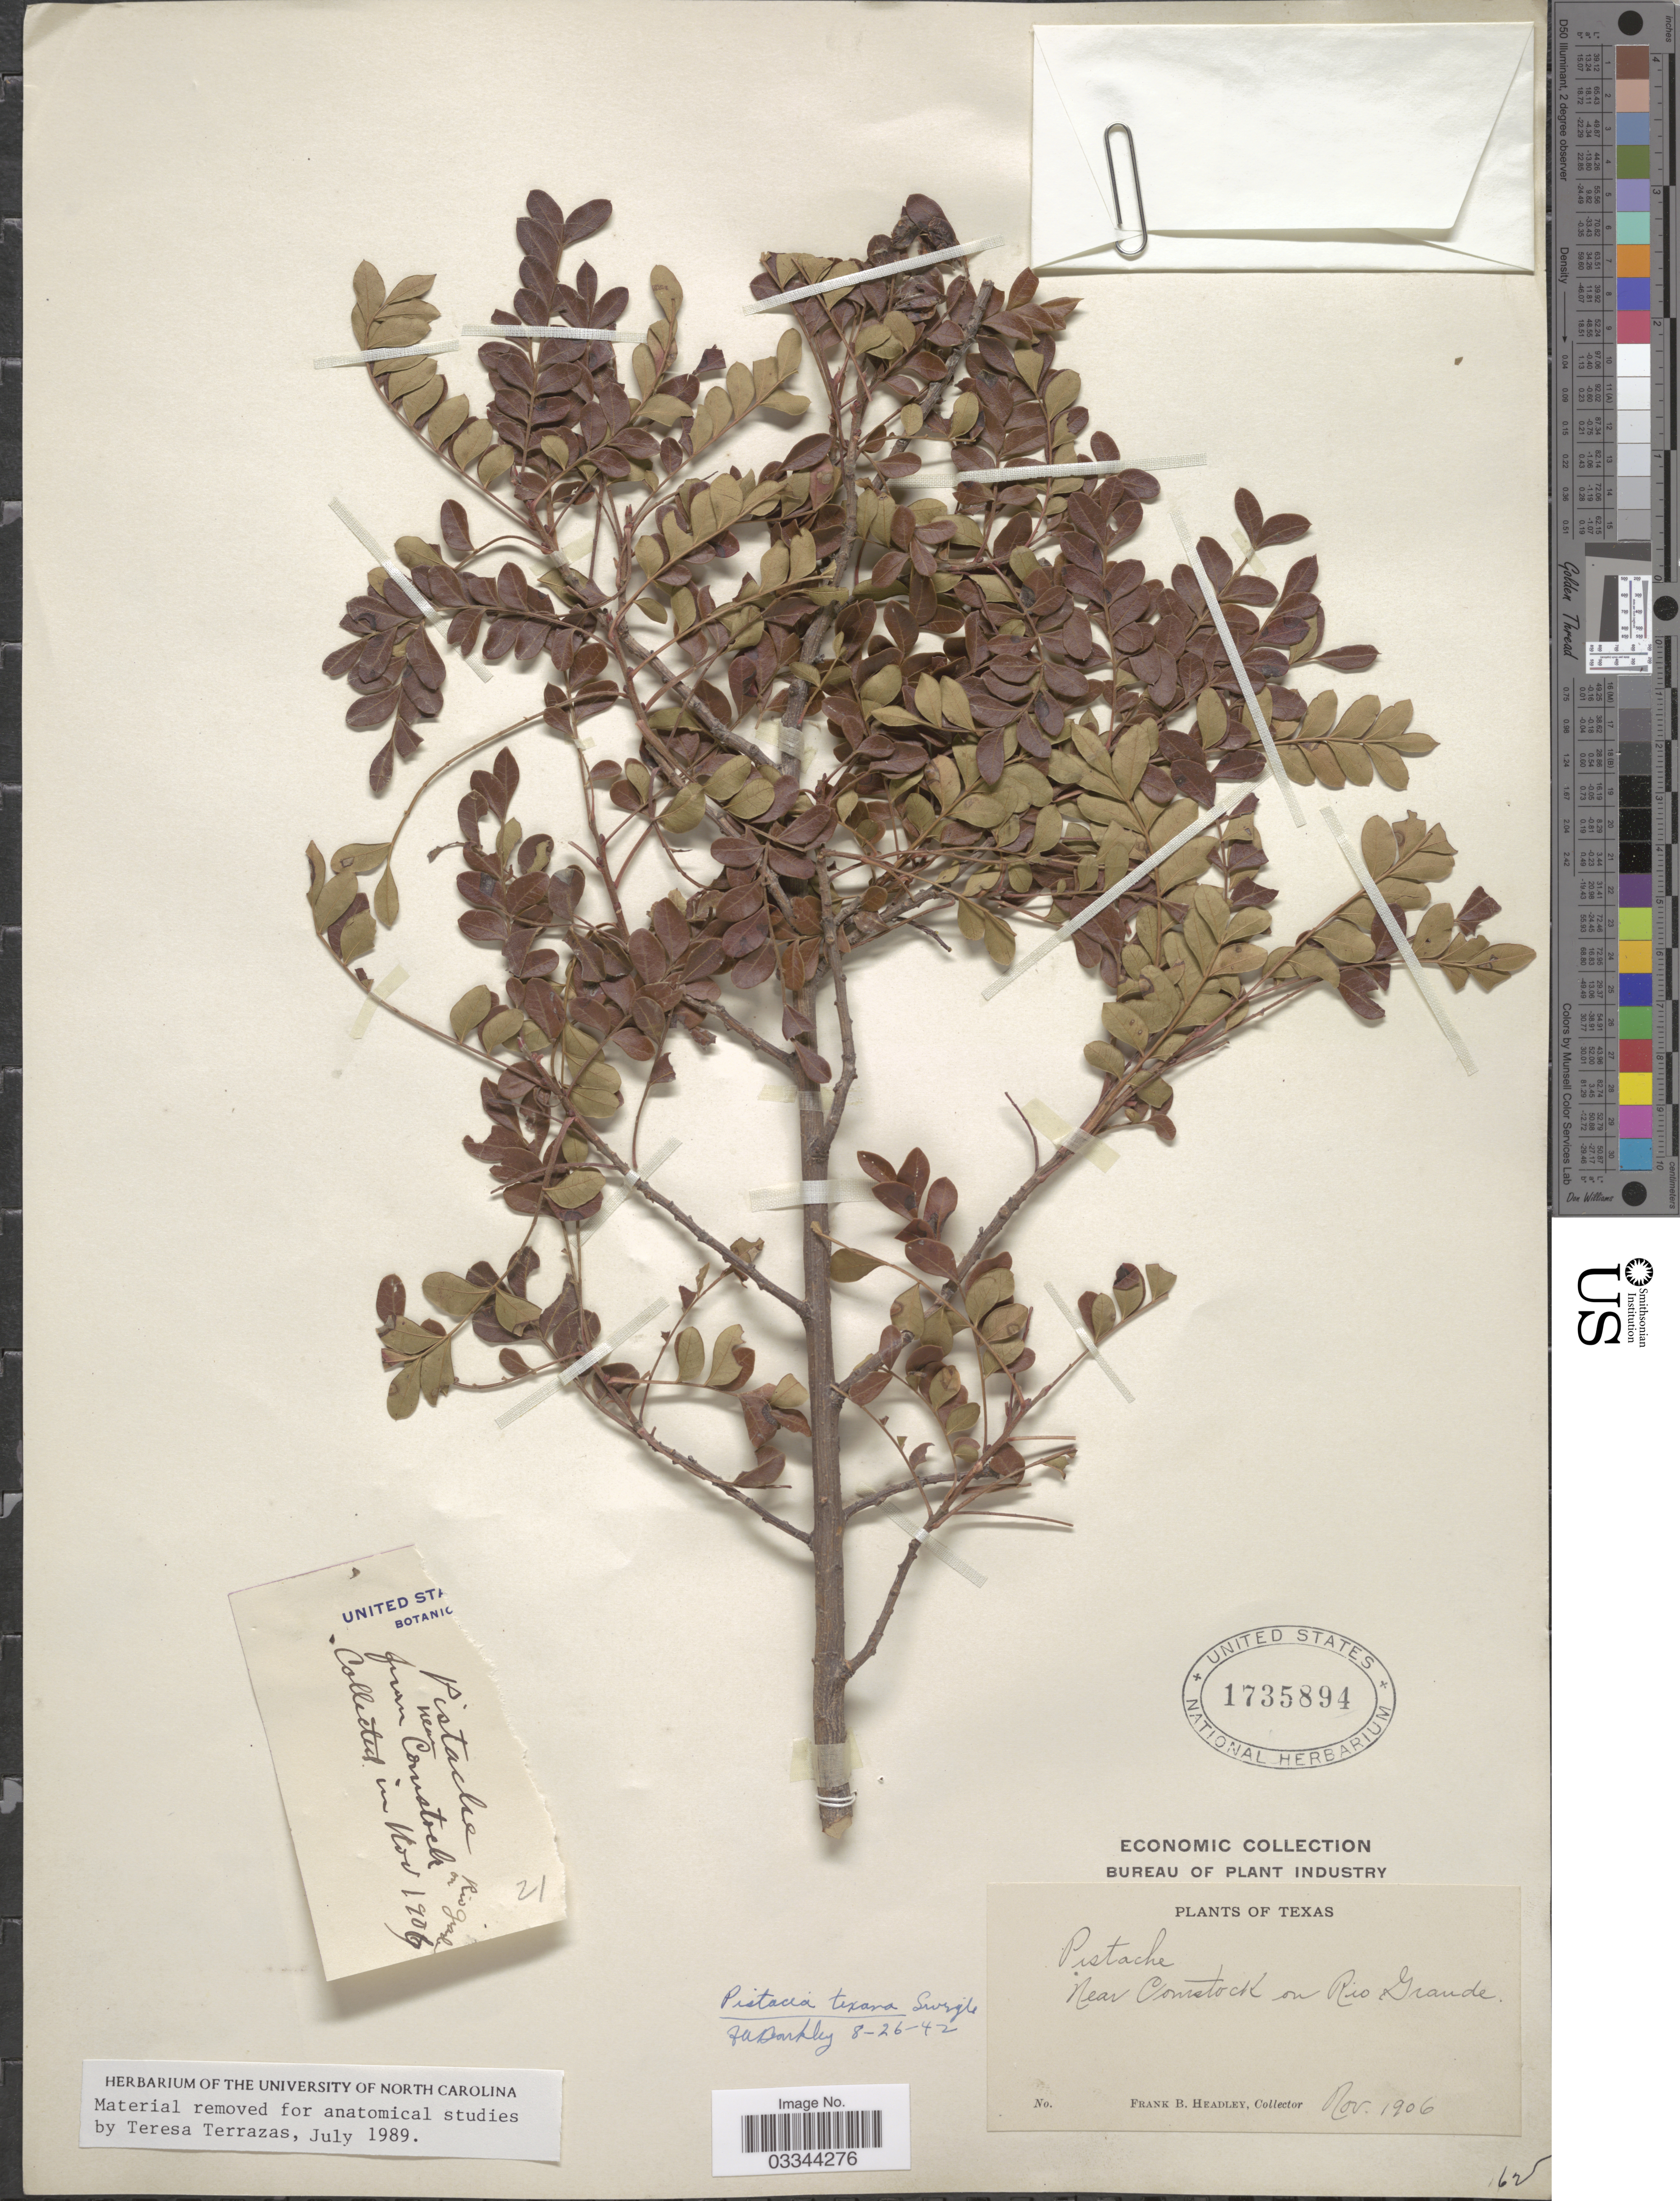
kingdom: Plantae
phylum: Tracheophyta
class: Magnoliopsida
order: Sapindales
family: Anacardiaceae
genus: Pistacia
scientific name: Pistacia mexicana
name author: Kunth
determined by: Mitchell, John D.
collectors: F. B. Headley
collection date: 1906-11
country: United States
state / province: Texas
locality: Near Comstock on Rio Grande.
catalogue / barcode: US 1735894